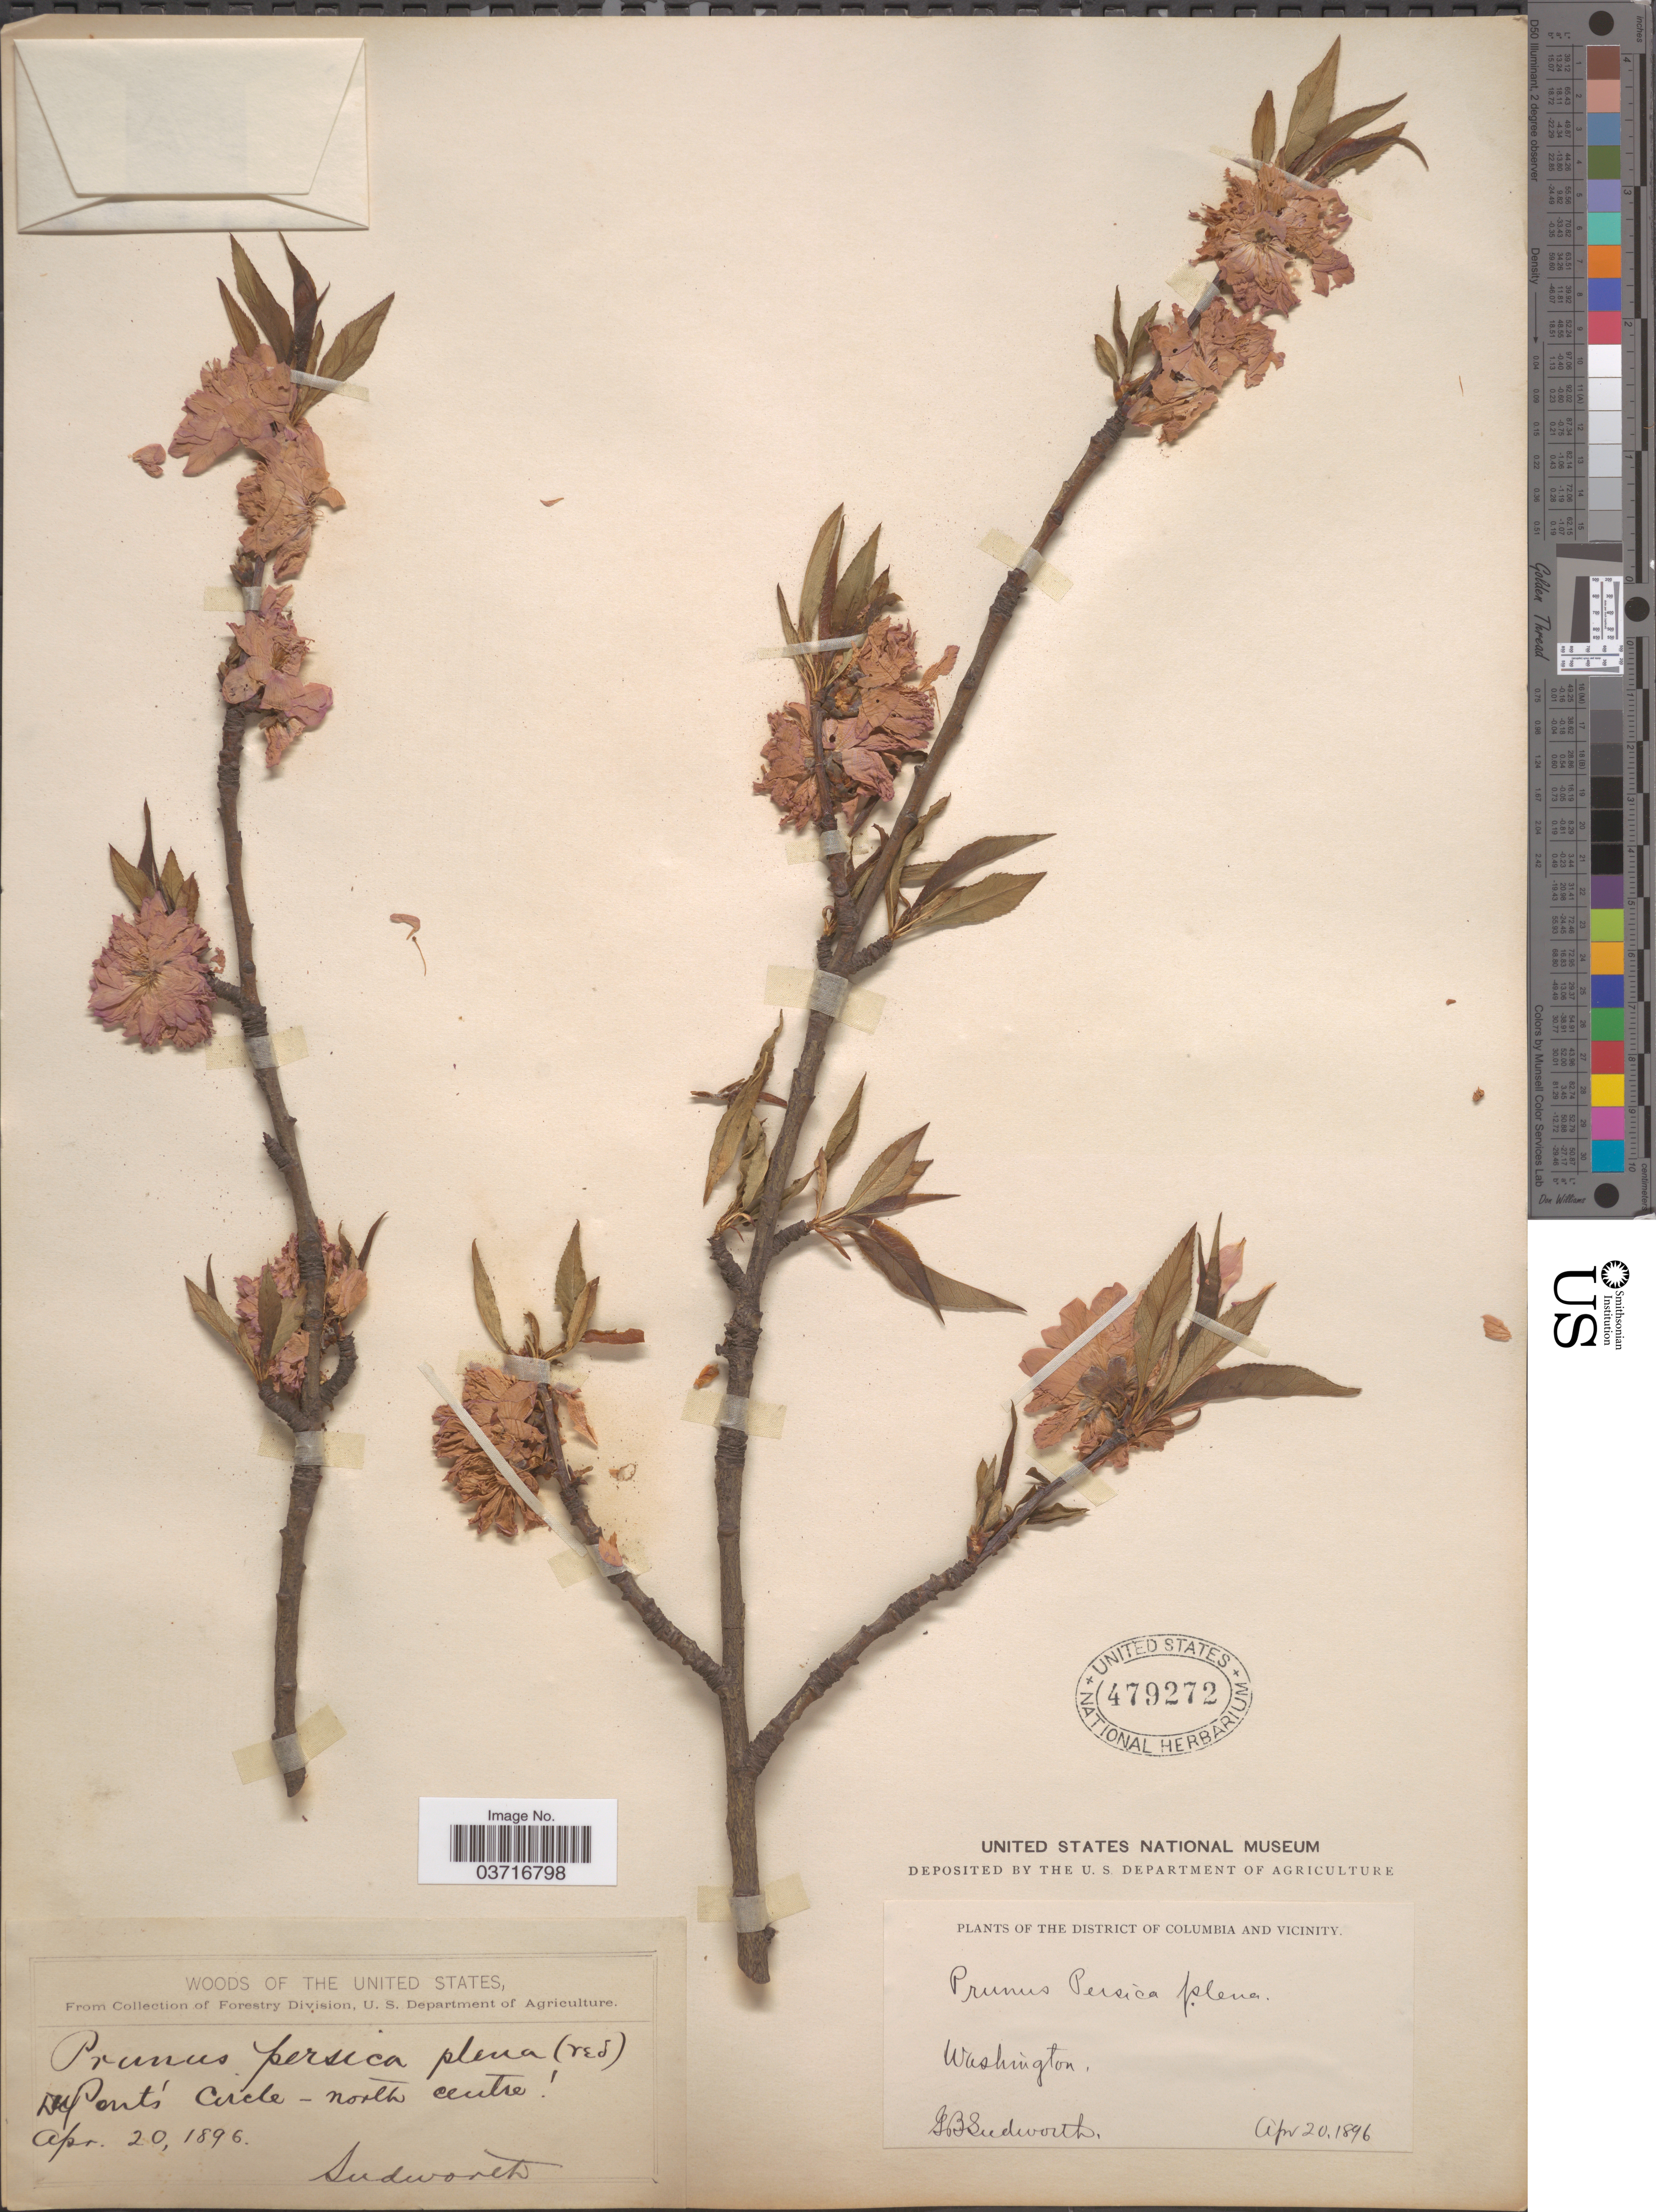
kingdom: Plantae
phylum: Tracheophyta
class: Magnoliopsida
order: Rosales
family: Rosaceae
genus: Prunus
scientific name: Prunus persica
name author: (L.) Batsch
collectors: G. B. Sudworth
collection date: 1896-04-20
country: United States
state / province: District of Columbia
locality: District of Columbia and vicinity. Washington. DuPont's Circle - north centre [illegible text]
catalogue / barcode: US 479272